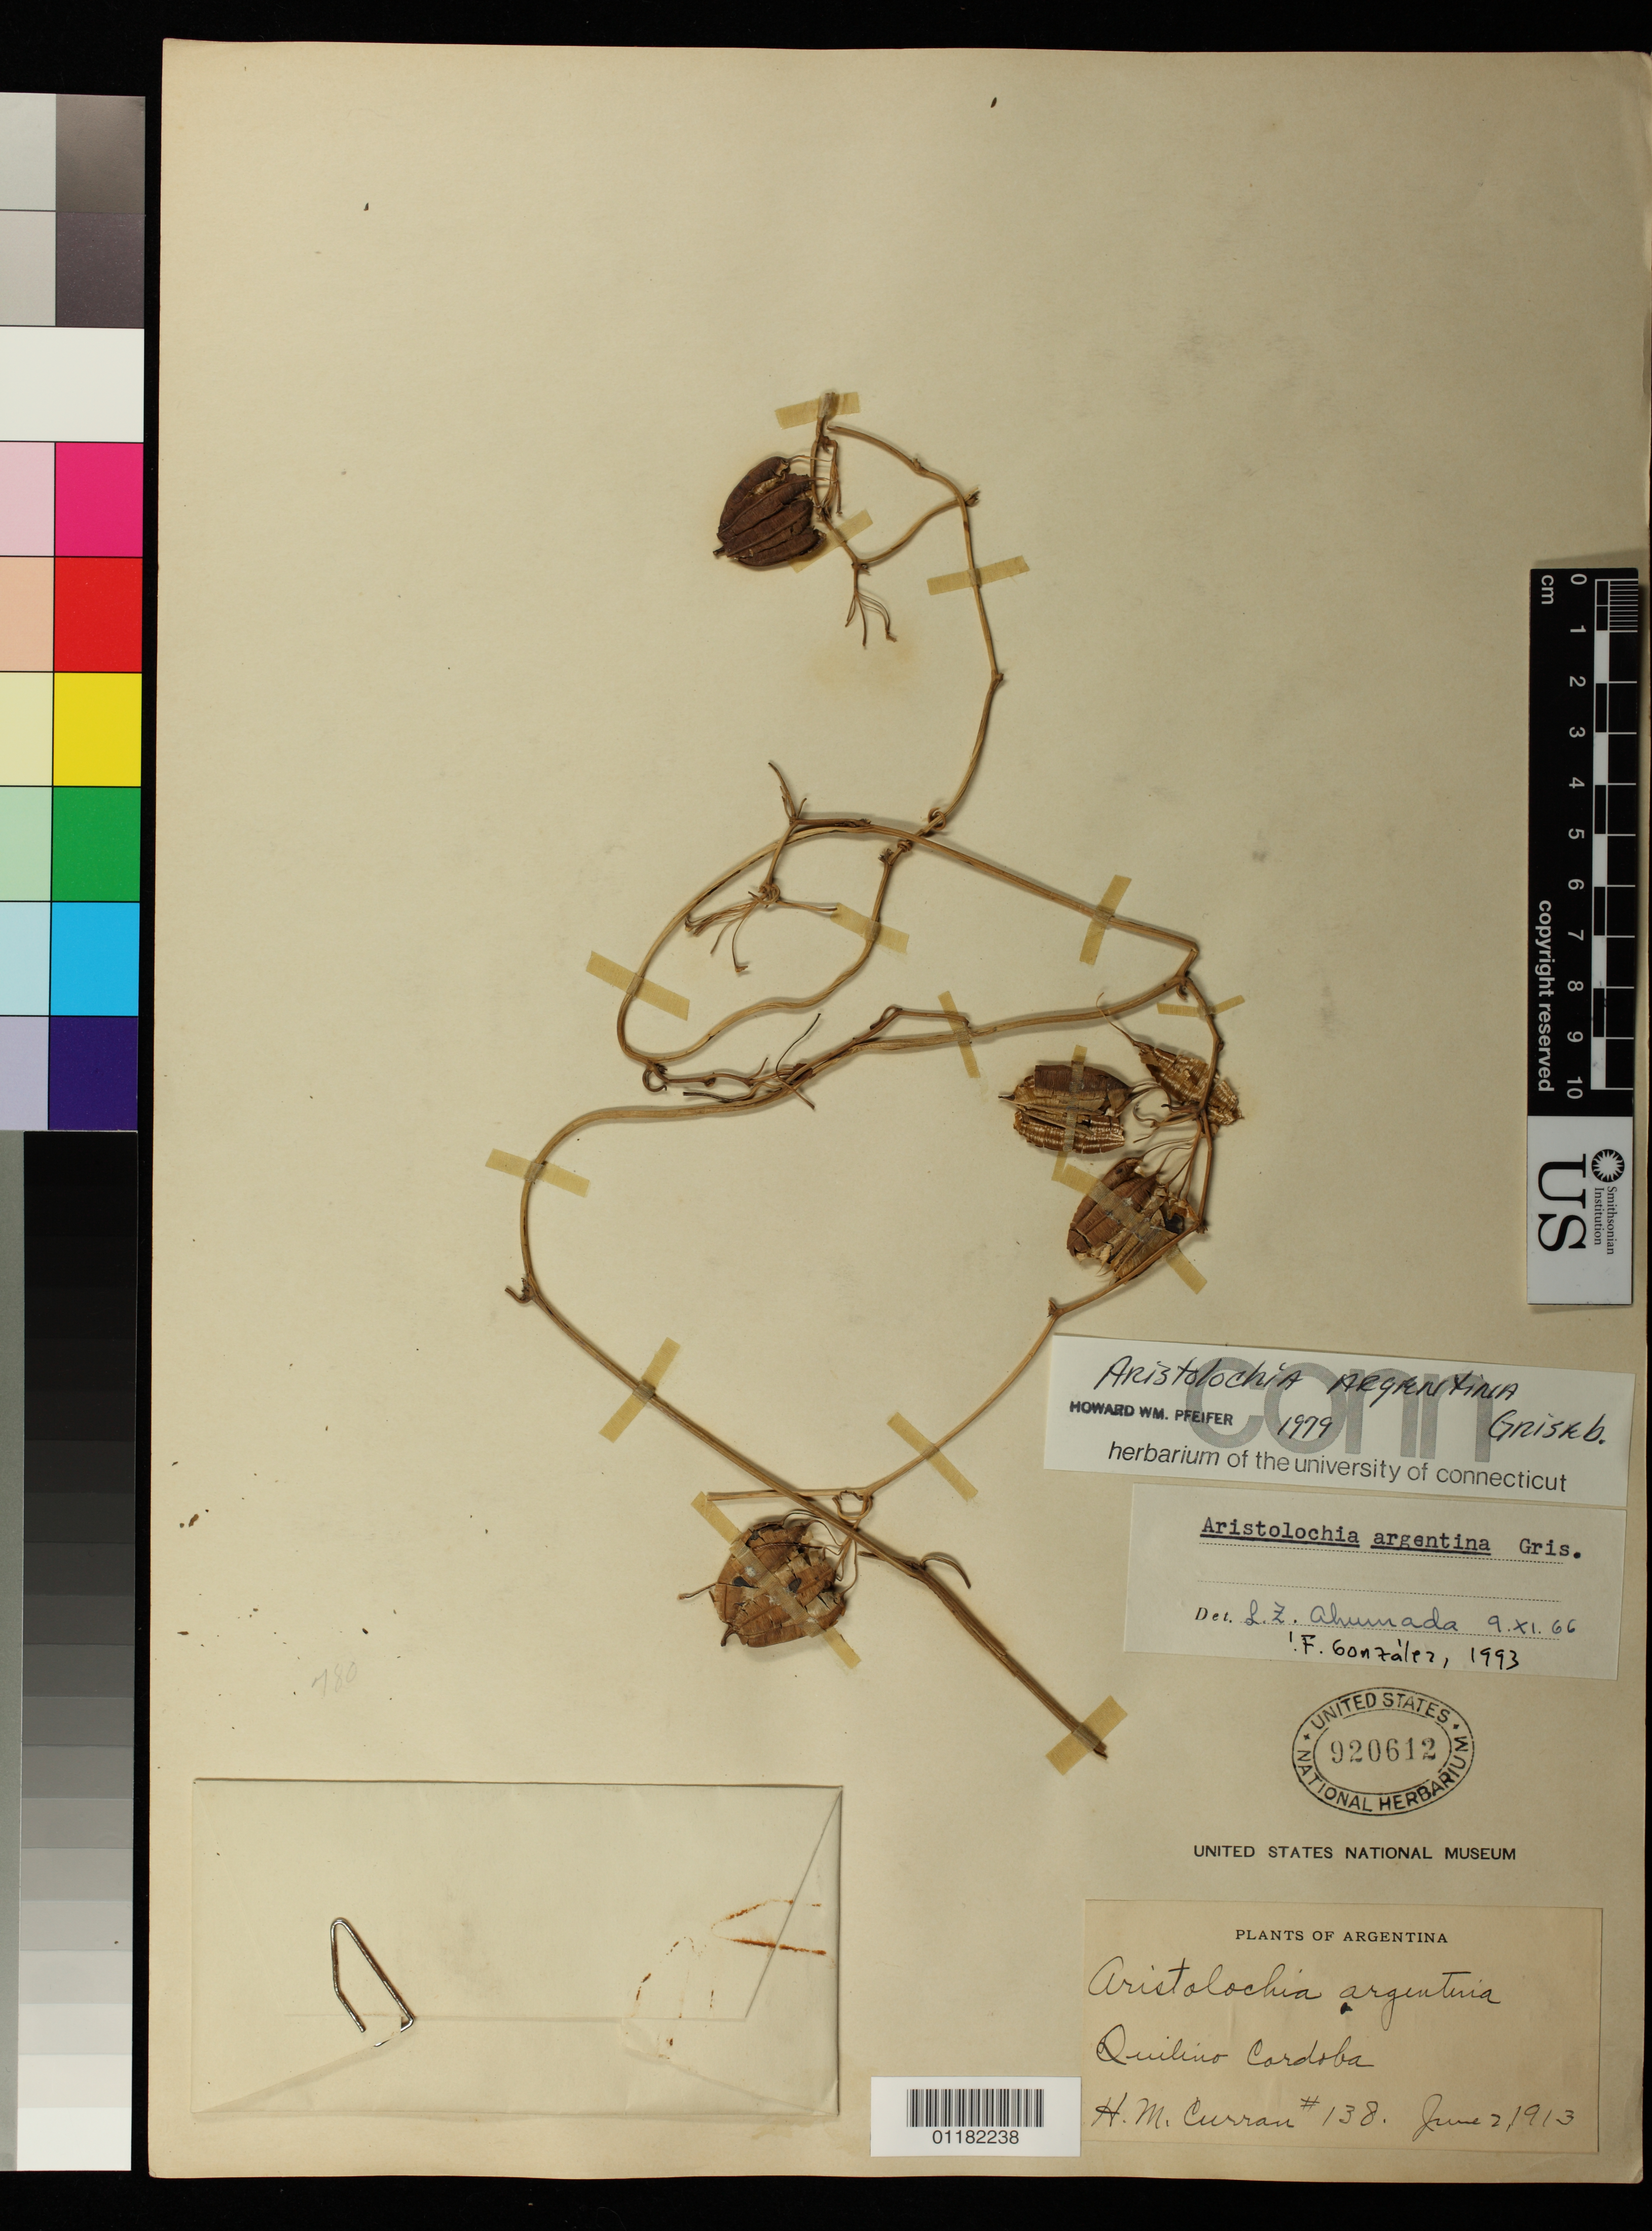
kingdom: Plantae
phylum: Tracheophyta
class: Magnoliopsida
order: Piperales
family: Aristolochiaceae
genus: Aristolochia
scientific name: Aristolochia argentina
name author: Griseb.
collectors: H. M. Curran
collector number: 138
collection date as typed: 02 Jun 1913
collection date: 1913-06-02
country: Argentina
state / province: Córdoba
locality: Quilino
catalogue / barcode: US 920612